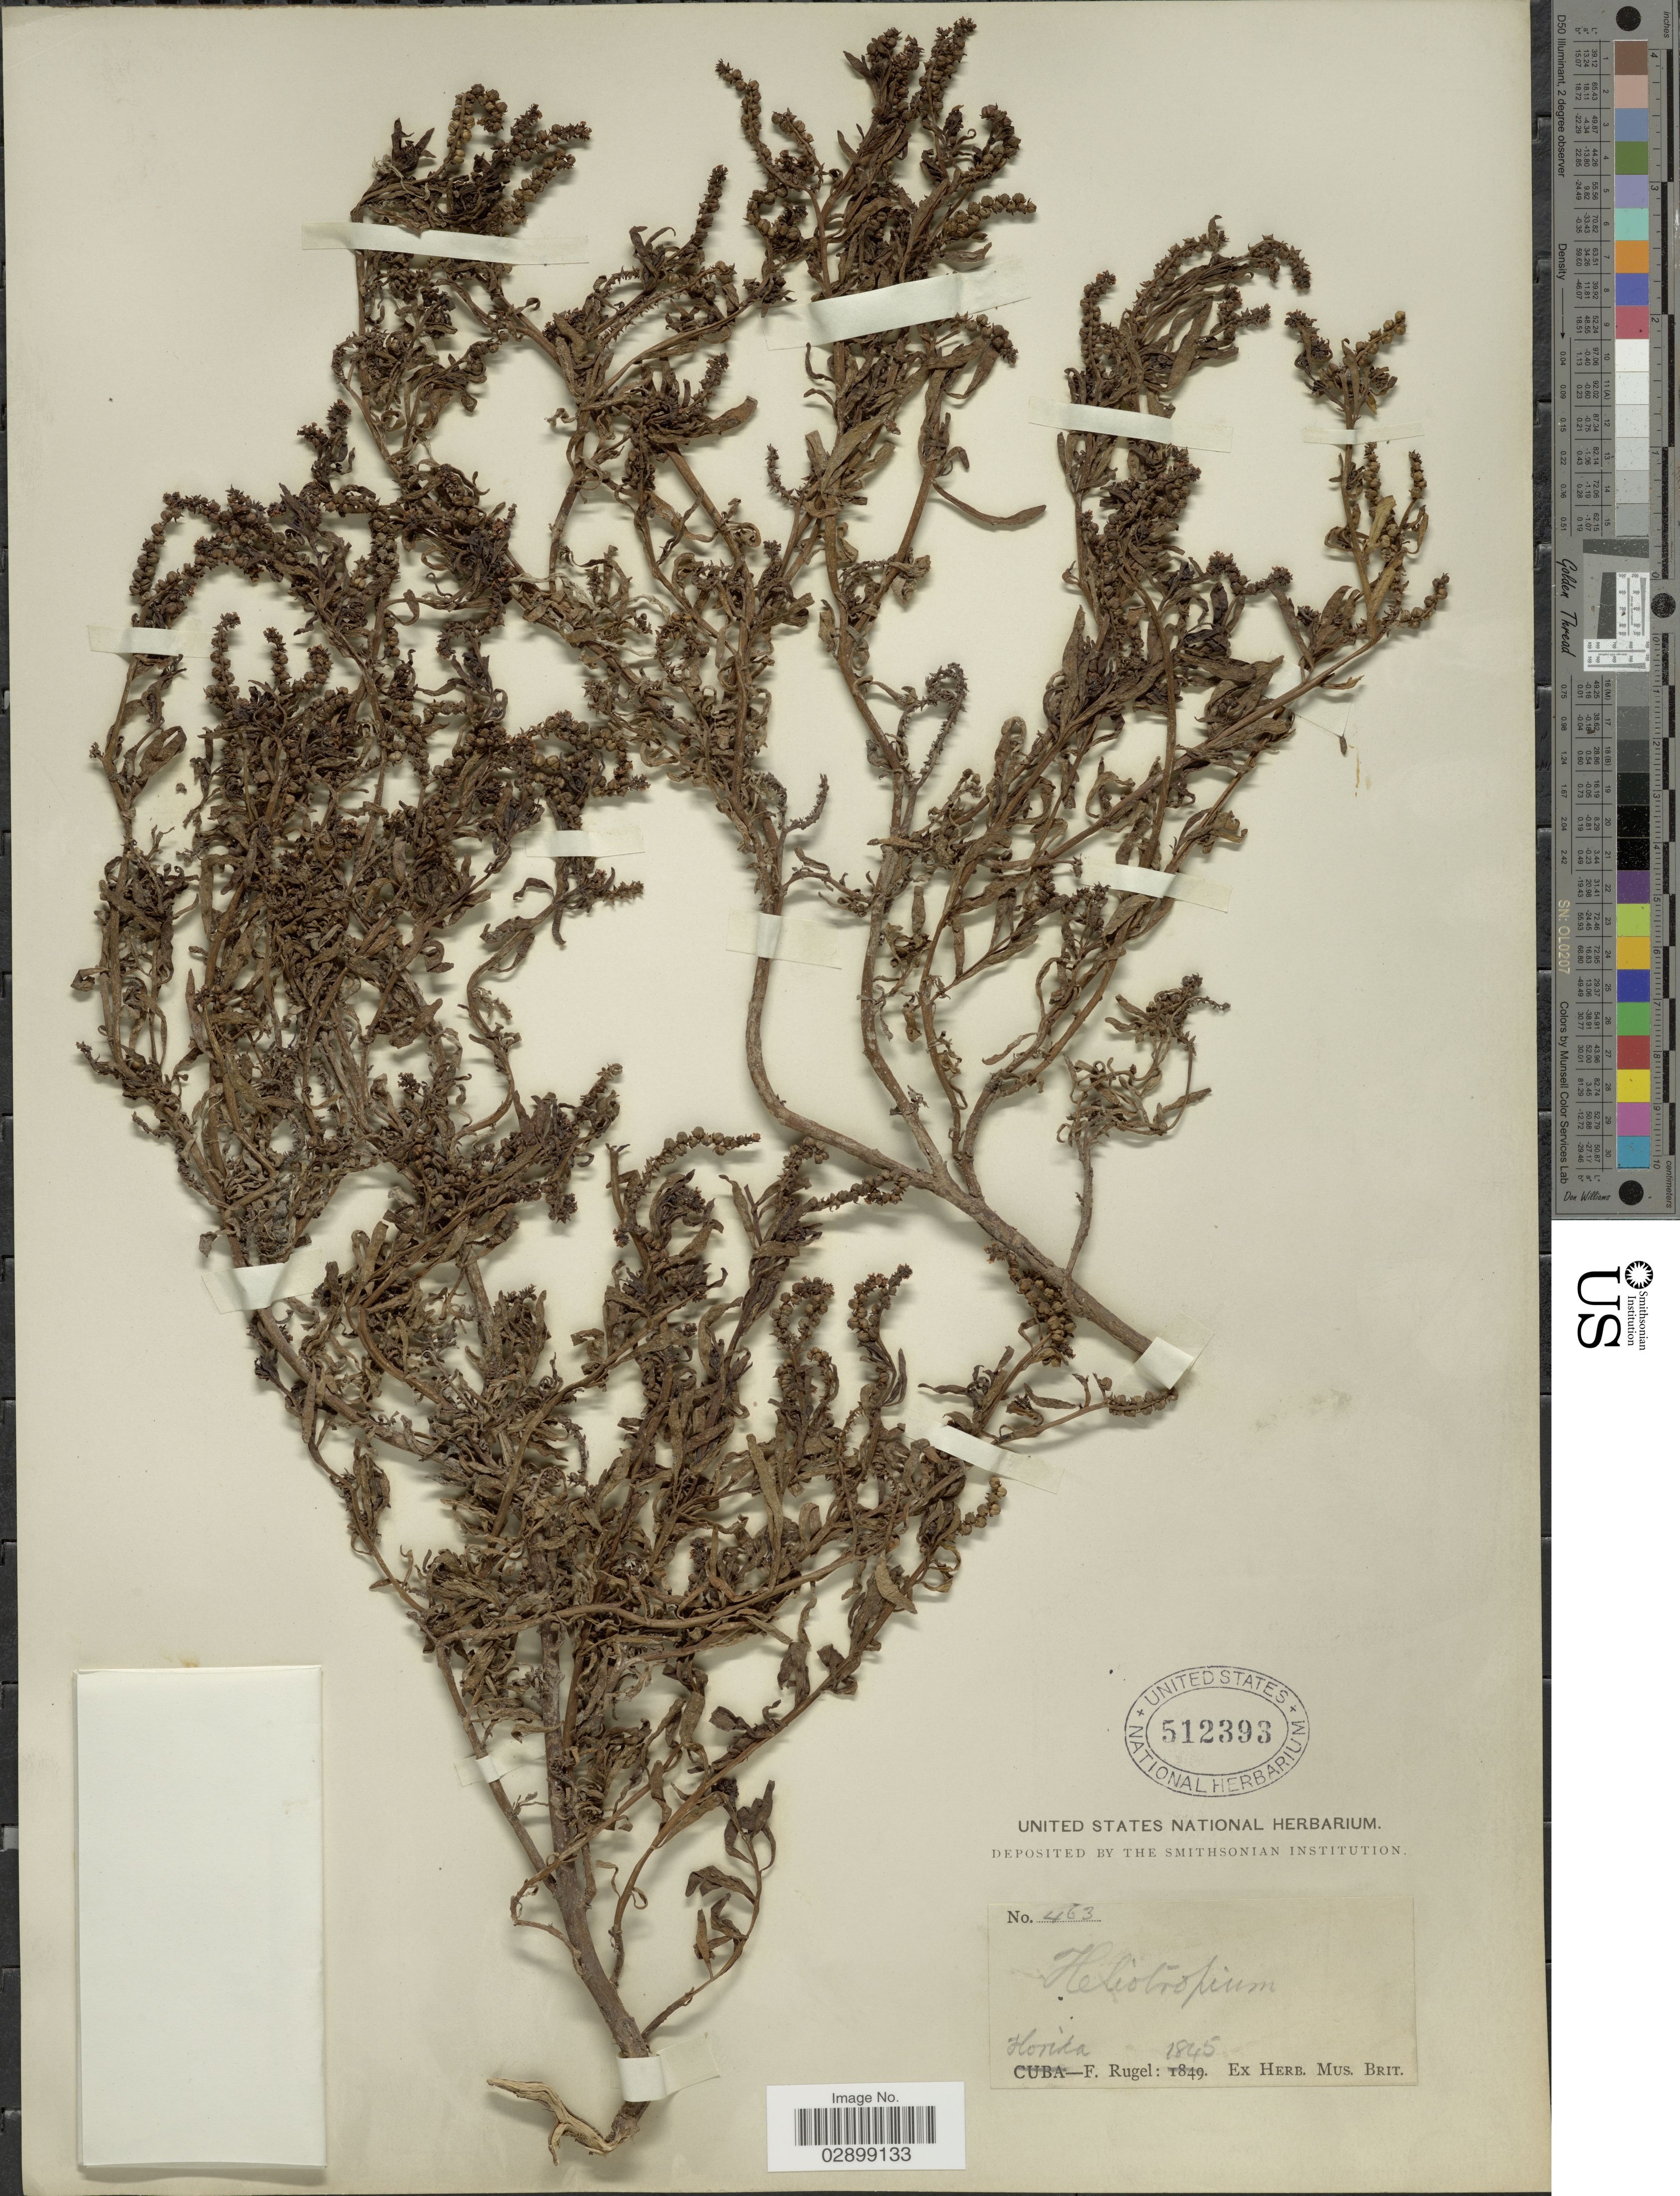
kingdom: Plantae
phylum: Tracheophyta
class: Magnoliopsida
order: Boraginales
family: Heliotropiaceae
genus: Heliotropium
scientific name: Heliotropium curassavicum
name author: L.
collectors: F. Rugel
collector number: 463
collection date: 1845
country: United States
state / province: Florida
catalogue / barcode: US 512393